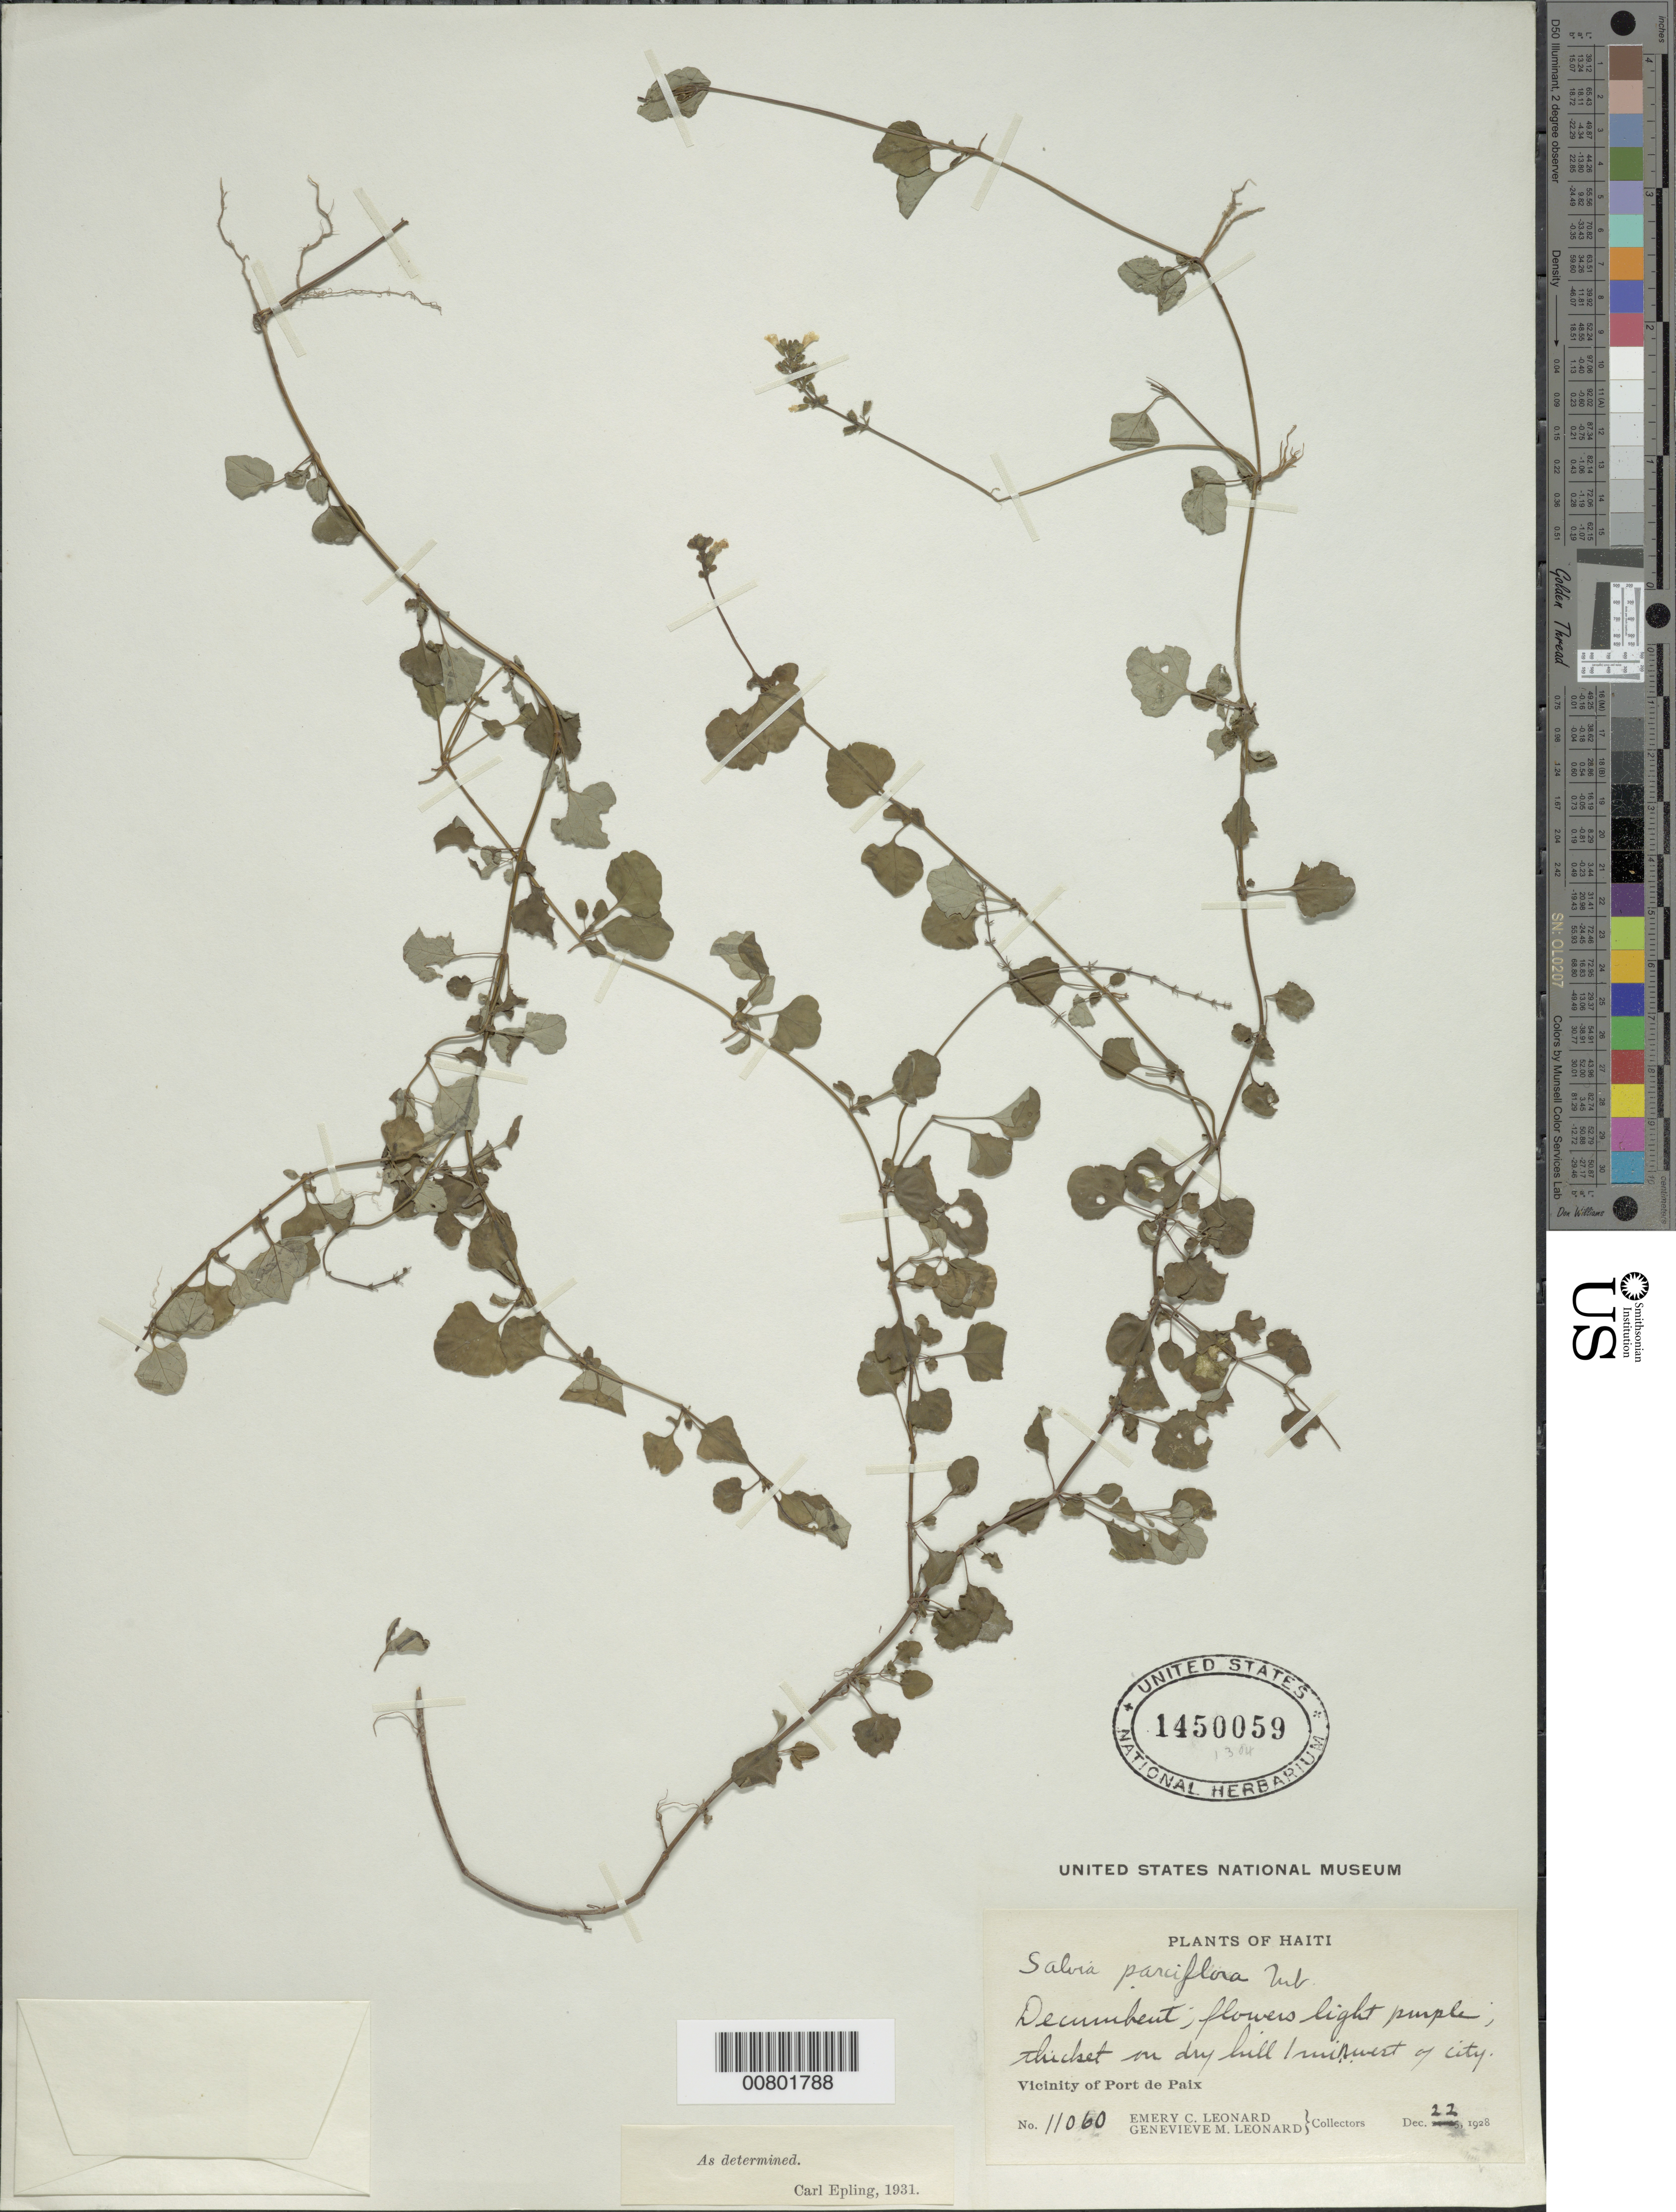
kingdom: Plantae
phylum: Tracheophyta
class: Magnoliopsida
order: Lamiales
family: Lamiaceae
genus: Salvia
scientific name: Salvia parciflora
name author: Urb.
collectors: E. C. Leonard & G. M. Leonard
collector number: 11060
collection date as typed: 22 Dec 1928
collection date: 1928-12-22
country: Haiti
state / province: Nord-Ouest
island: Hispaniola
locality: Vicinity of Port de Paix, 1 mi W of city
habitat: Thicket on dry hill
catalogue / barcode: US 1450059